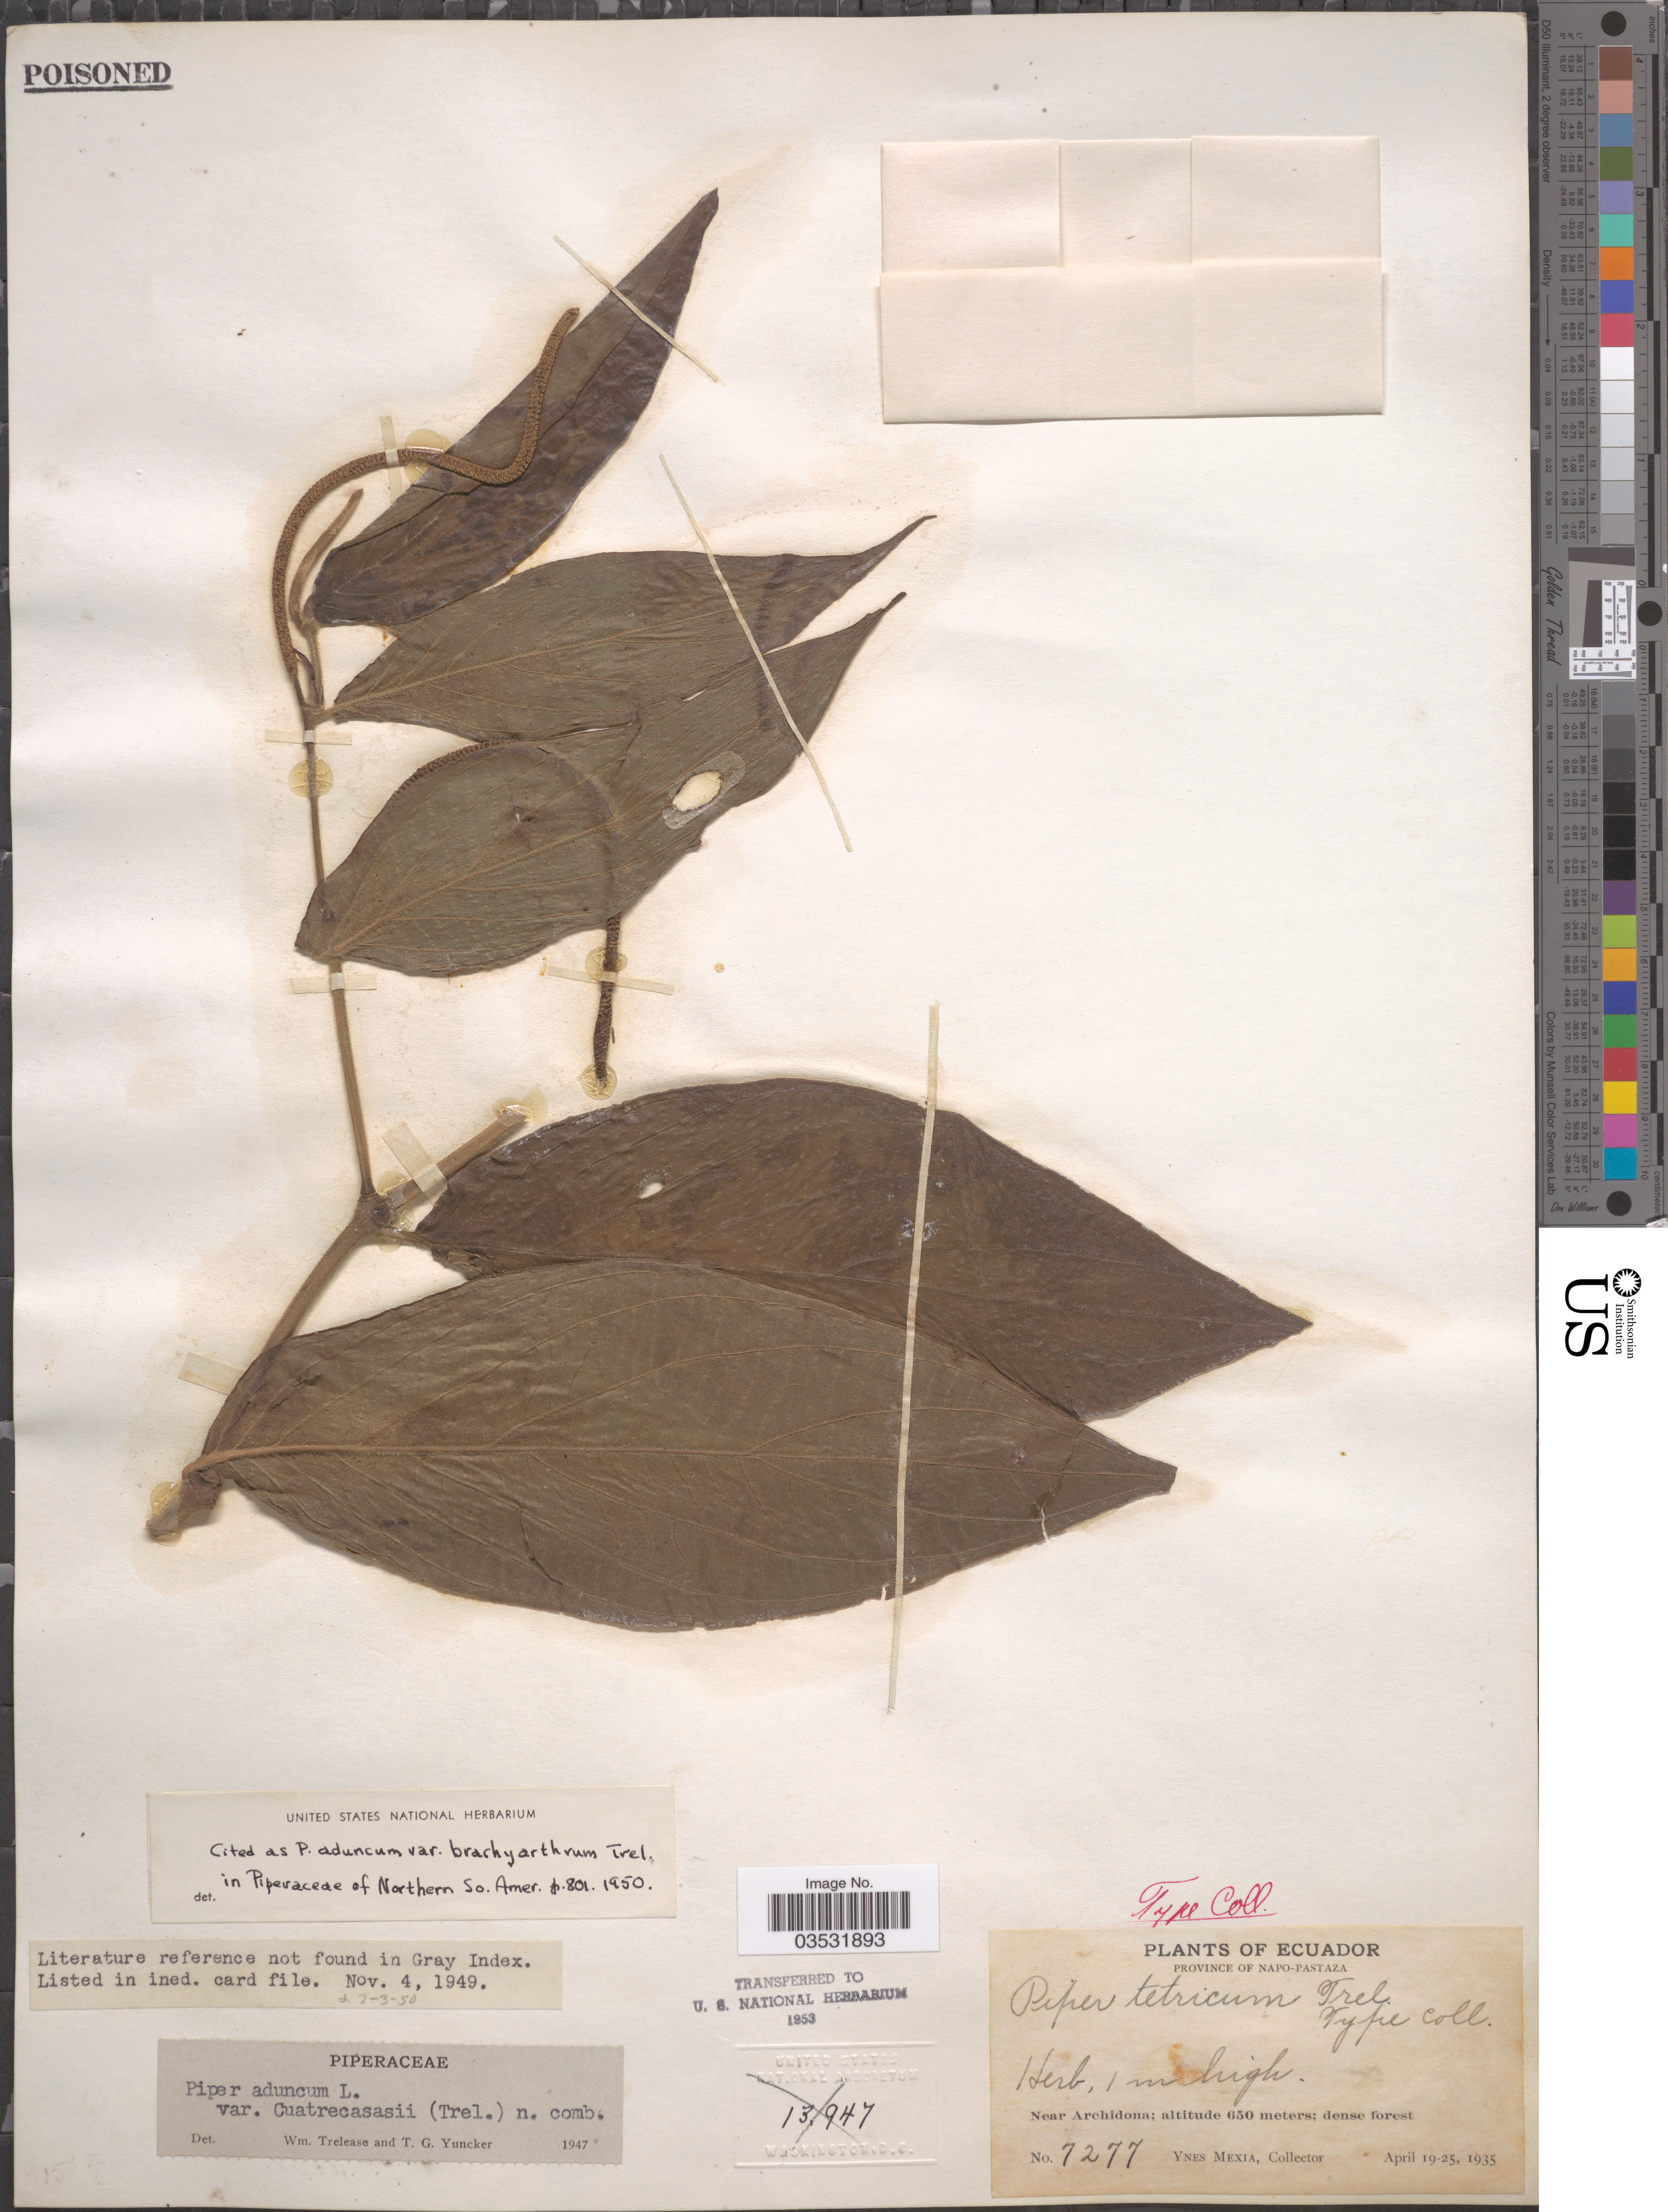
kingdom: Plantae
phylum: Tracheophyta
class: Magnoliopsida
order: Piperales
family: Piperaceae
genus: Piper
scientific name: Piper aduncum var. cordulatum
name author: L.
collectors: Y. Mexia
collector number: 7277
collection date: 1935-04-19/1935-04-25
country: Ecuador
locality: Province of Napo-Pastaza. Near Archidona.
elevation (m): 650